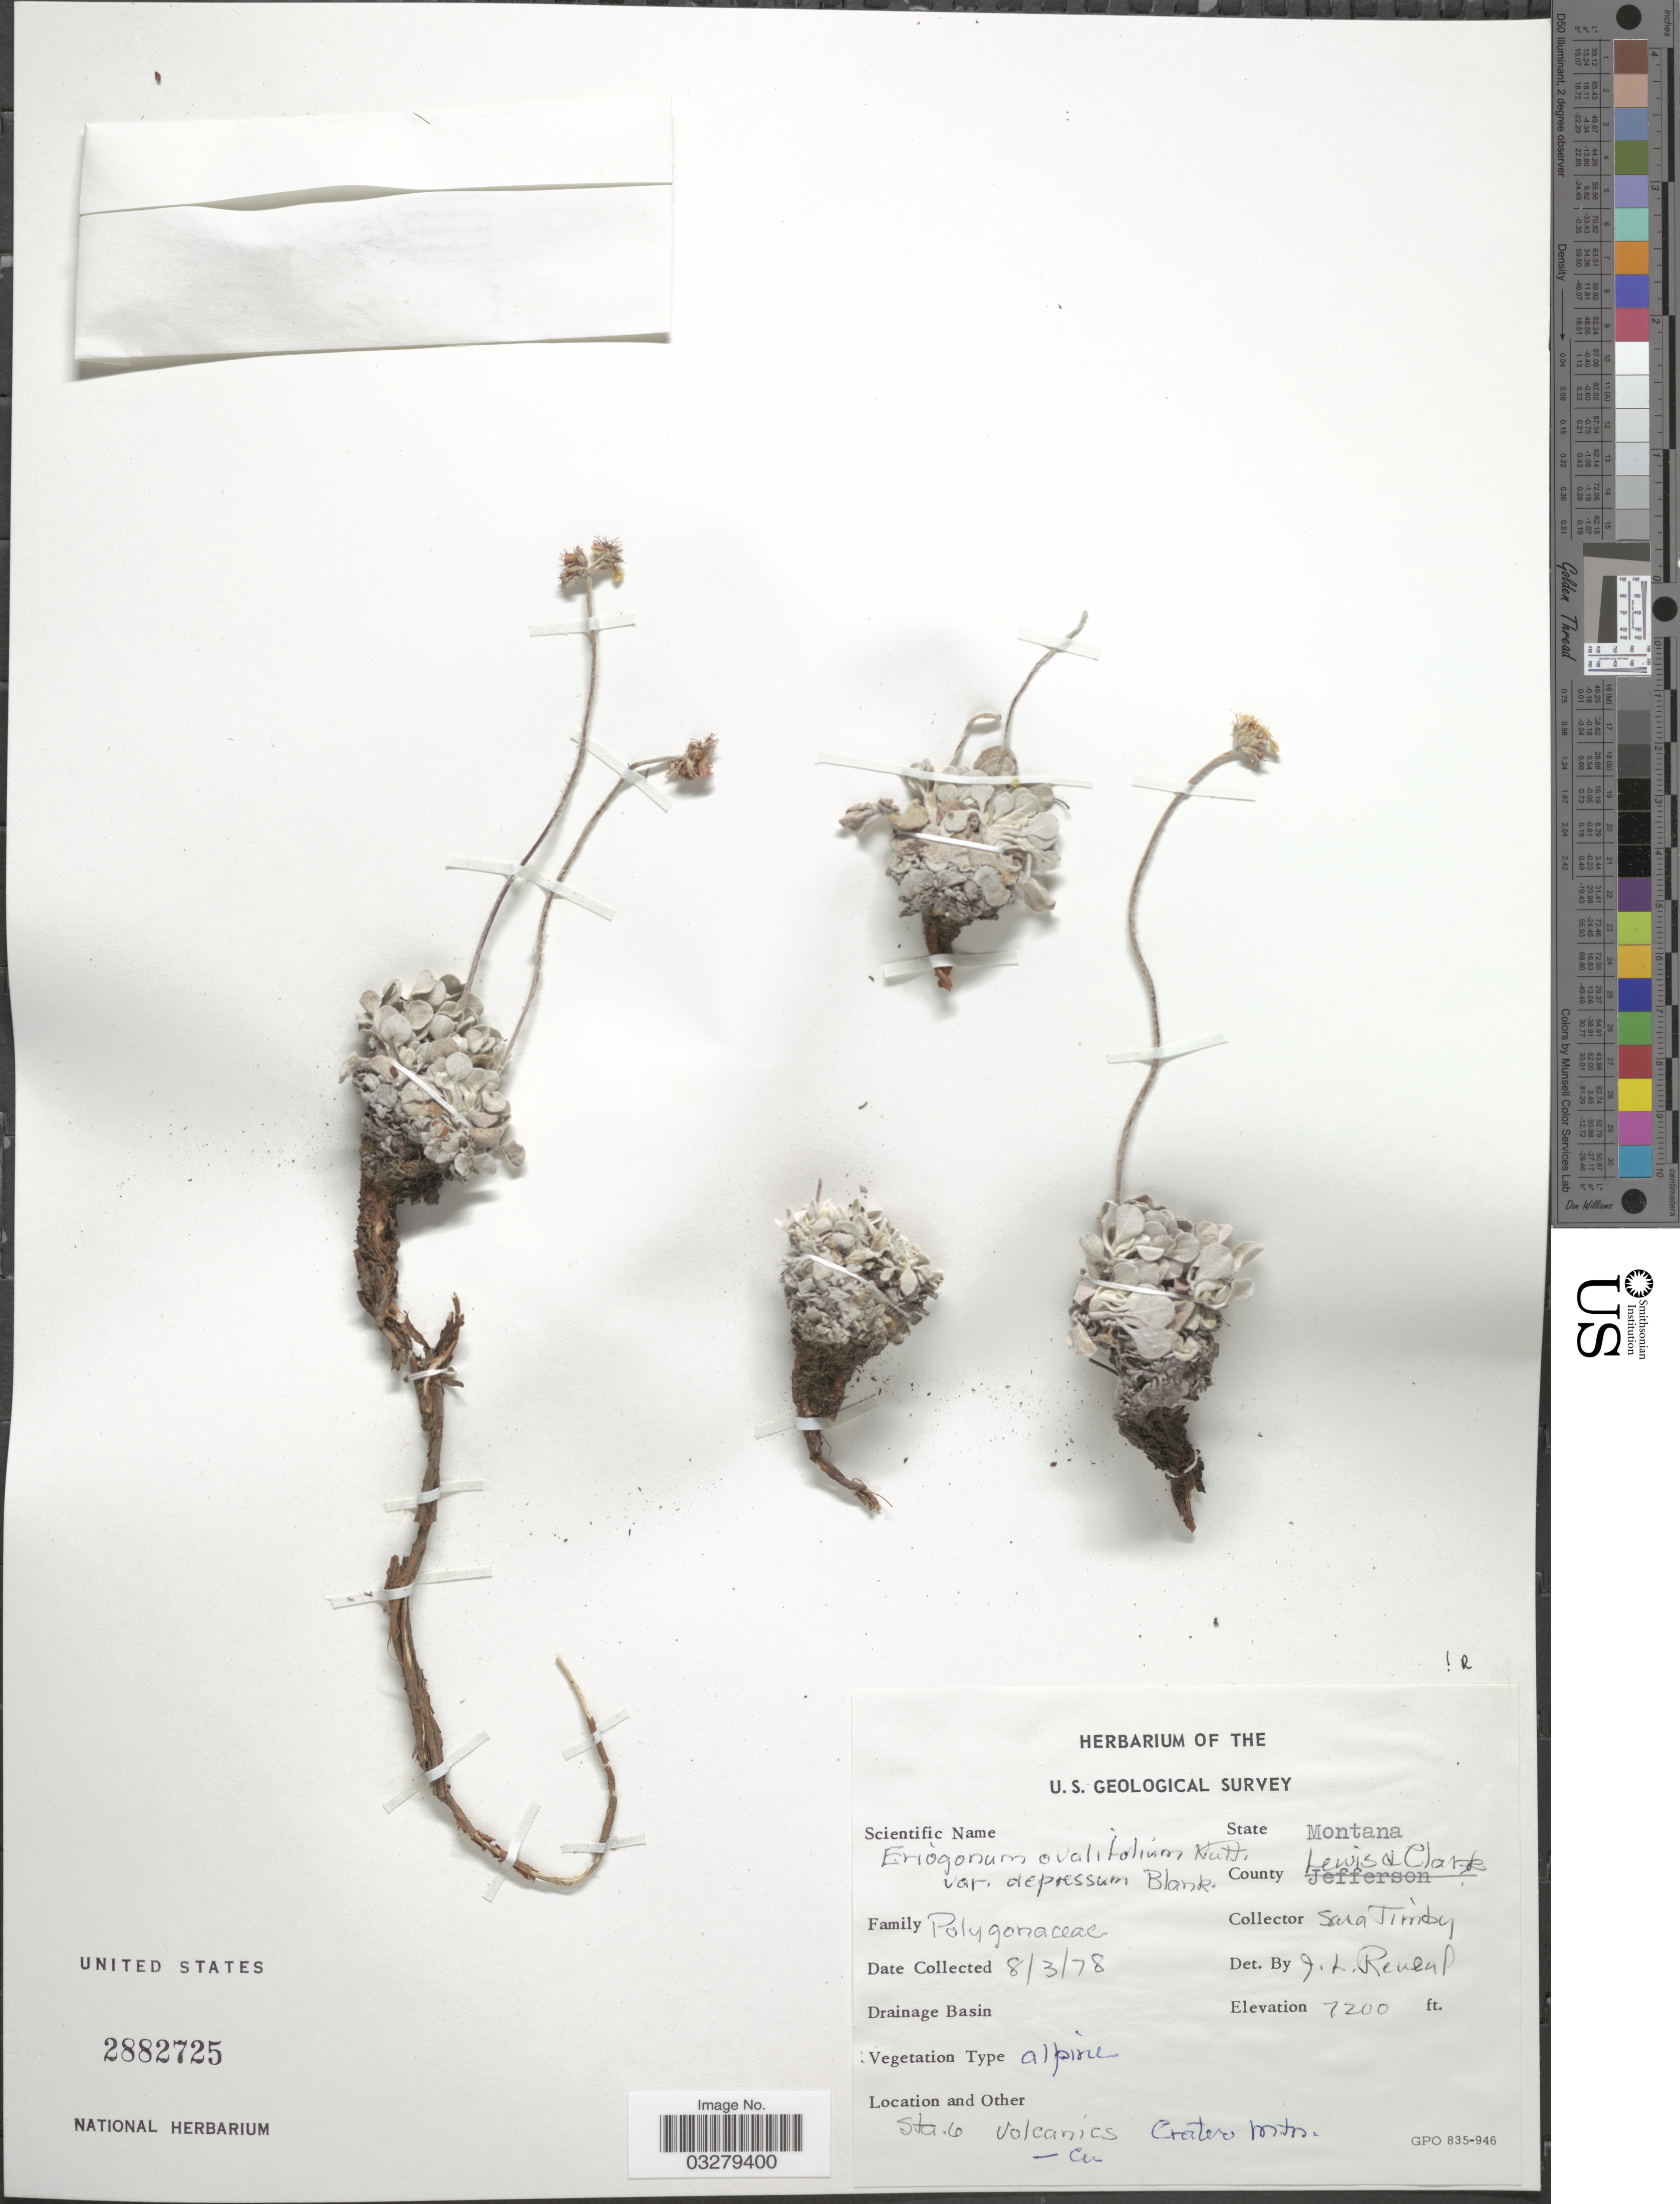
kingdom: Plantae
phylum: Tracheophyta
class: Magnoliopsida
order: Caryophyllales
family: Polygonaceae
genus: Eriogonum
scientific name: Eriogonum ovalifolium var. depressum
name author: Blank.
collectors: S. Timby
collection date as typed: Transcribed d/m/y: 3/8/78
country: United States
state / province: Montana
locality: County Lewis & Clark, Sta. 6 volcanics, Crater Mtn. - Cu.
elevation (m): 2195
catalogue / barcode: US 2882725